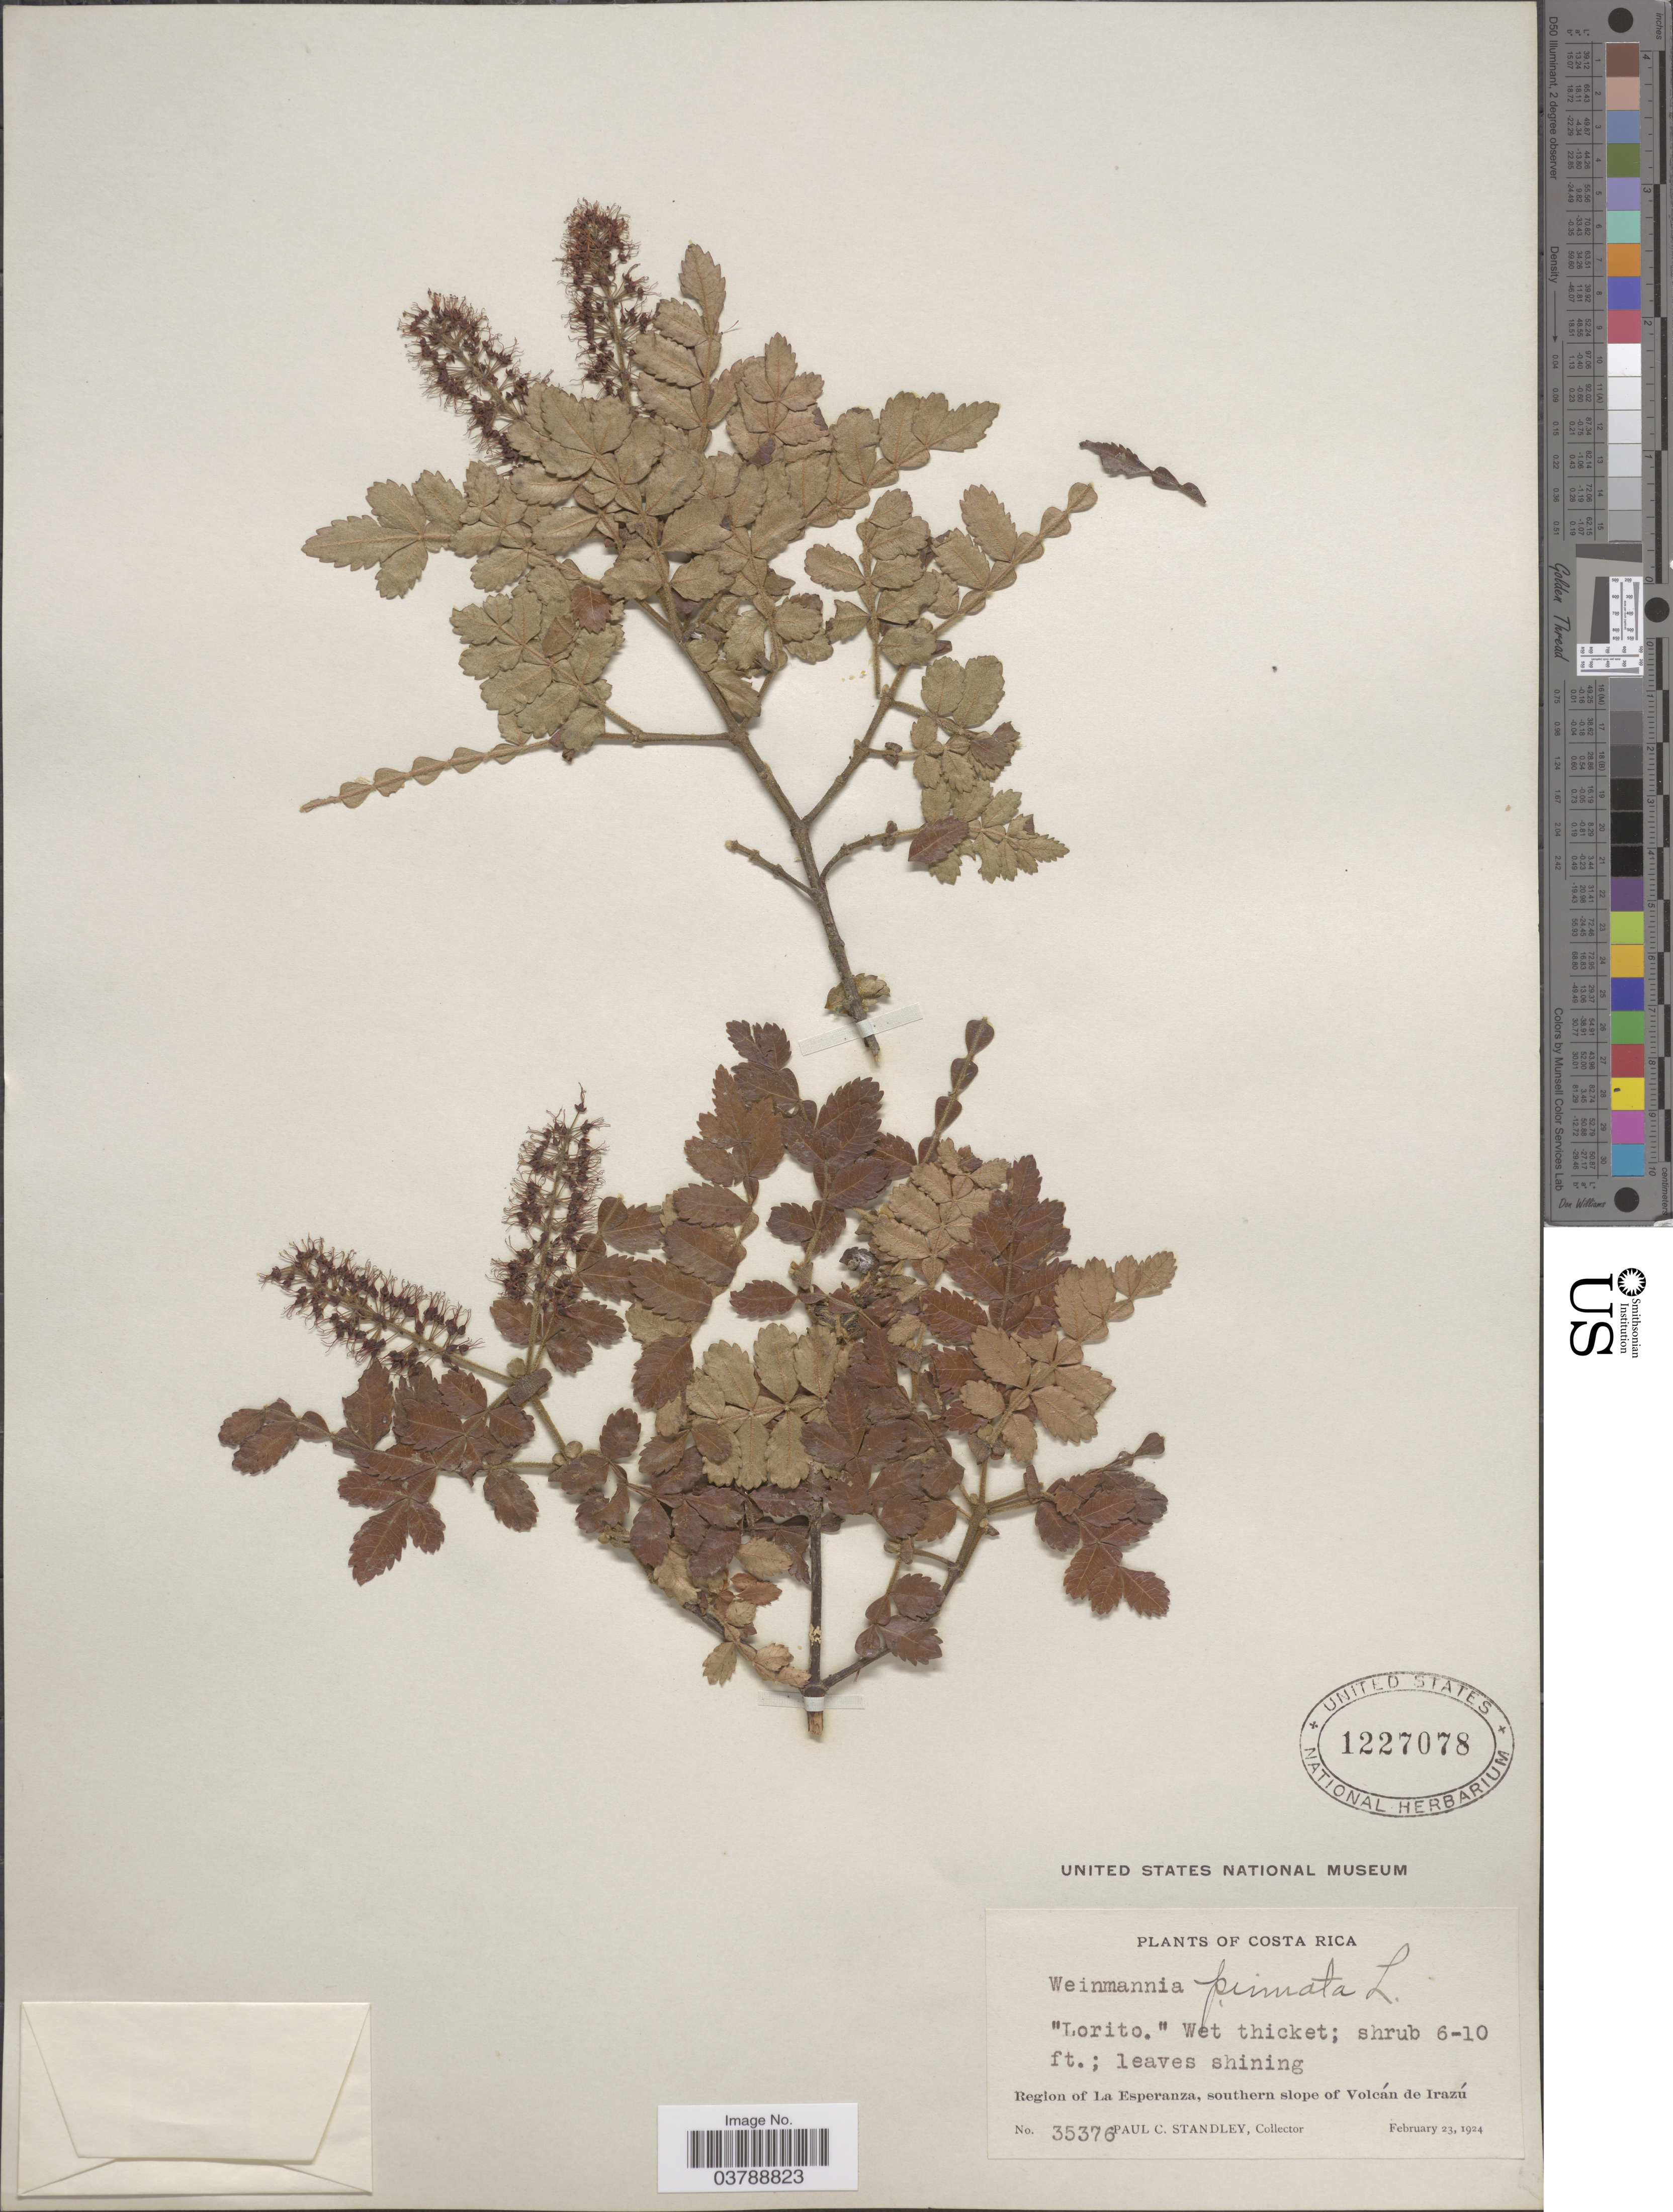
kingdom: Plantae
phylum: Tracheophyta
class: Magnoliopsida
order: Oxalidales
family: Cunoniaceae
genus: Weinmannia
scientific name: Weinmannia pinnata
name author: L.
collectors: P. C. Standley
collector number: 35376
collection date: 1924-02-23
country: Costa Rica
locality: Region of La Esperanza, southern slope of Volcán de Irazú.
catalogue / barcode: US 1227078